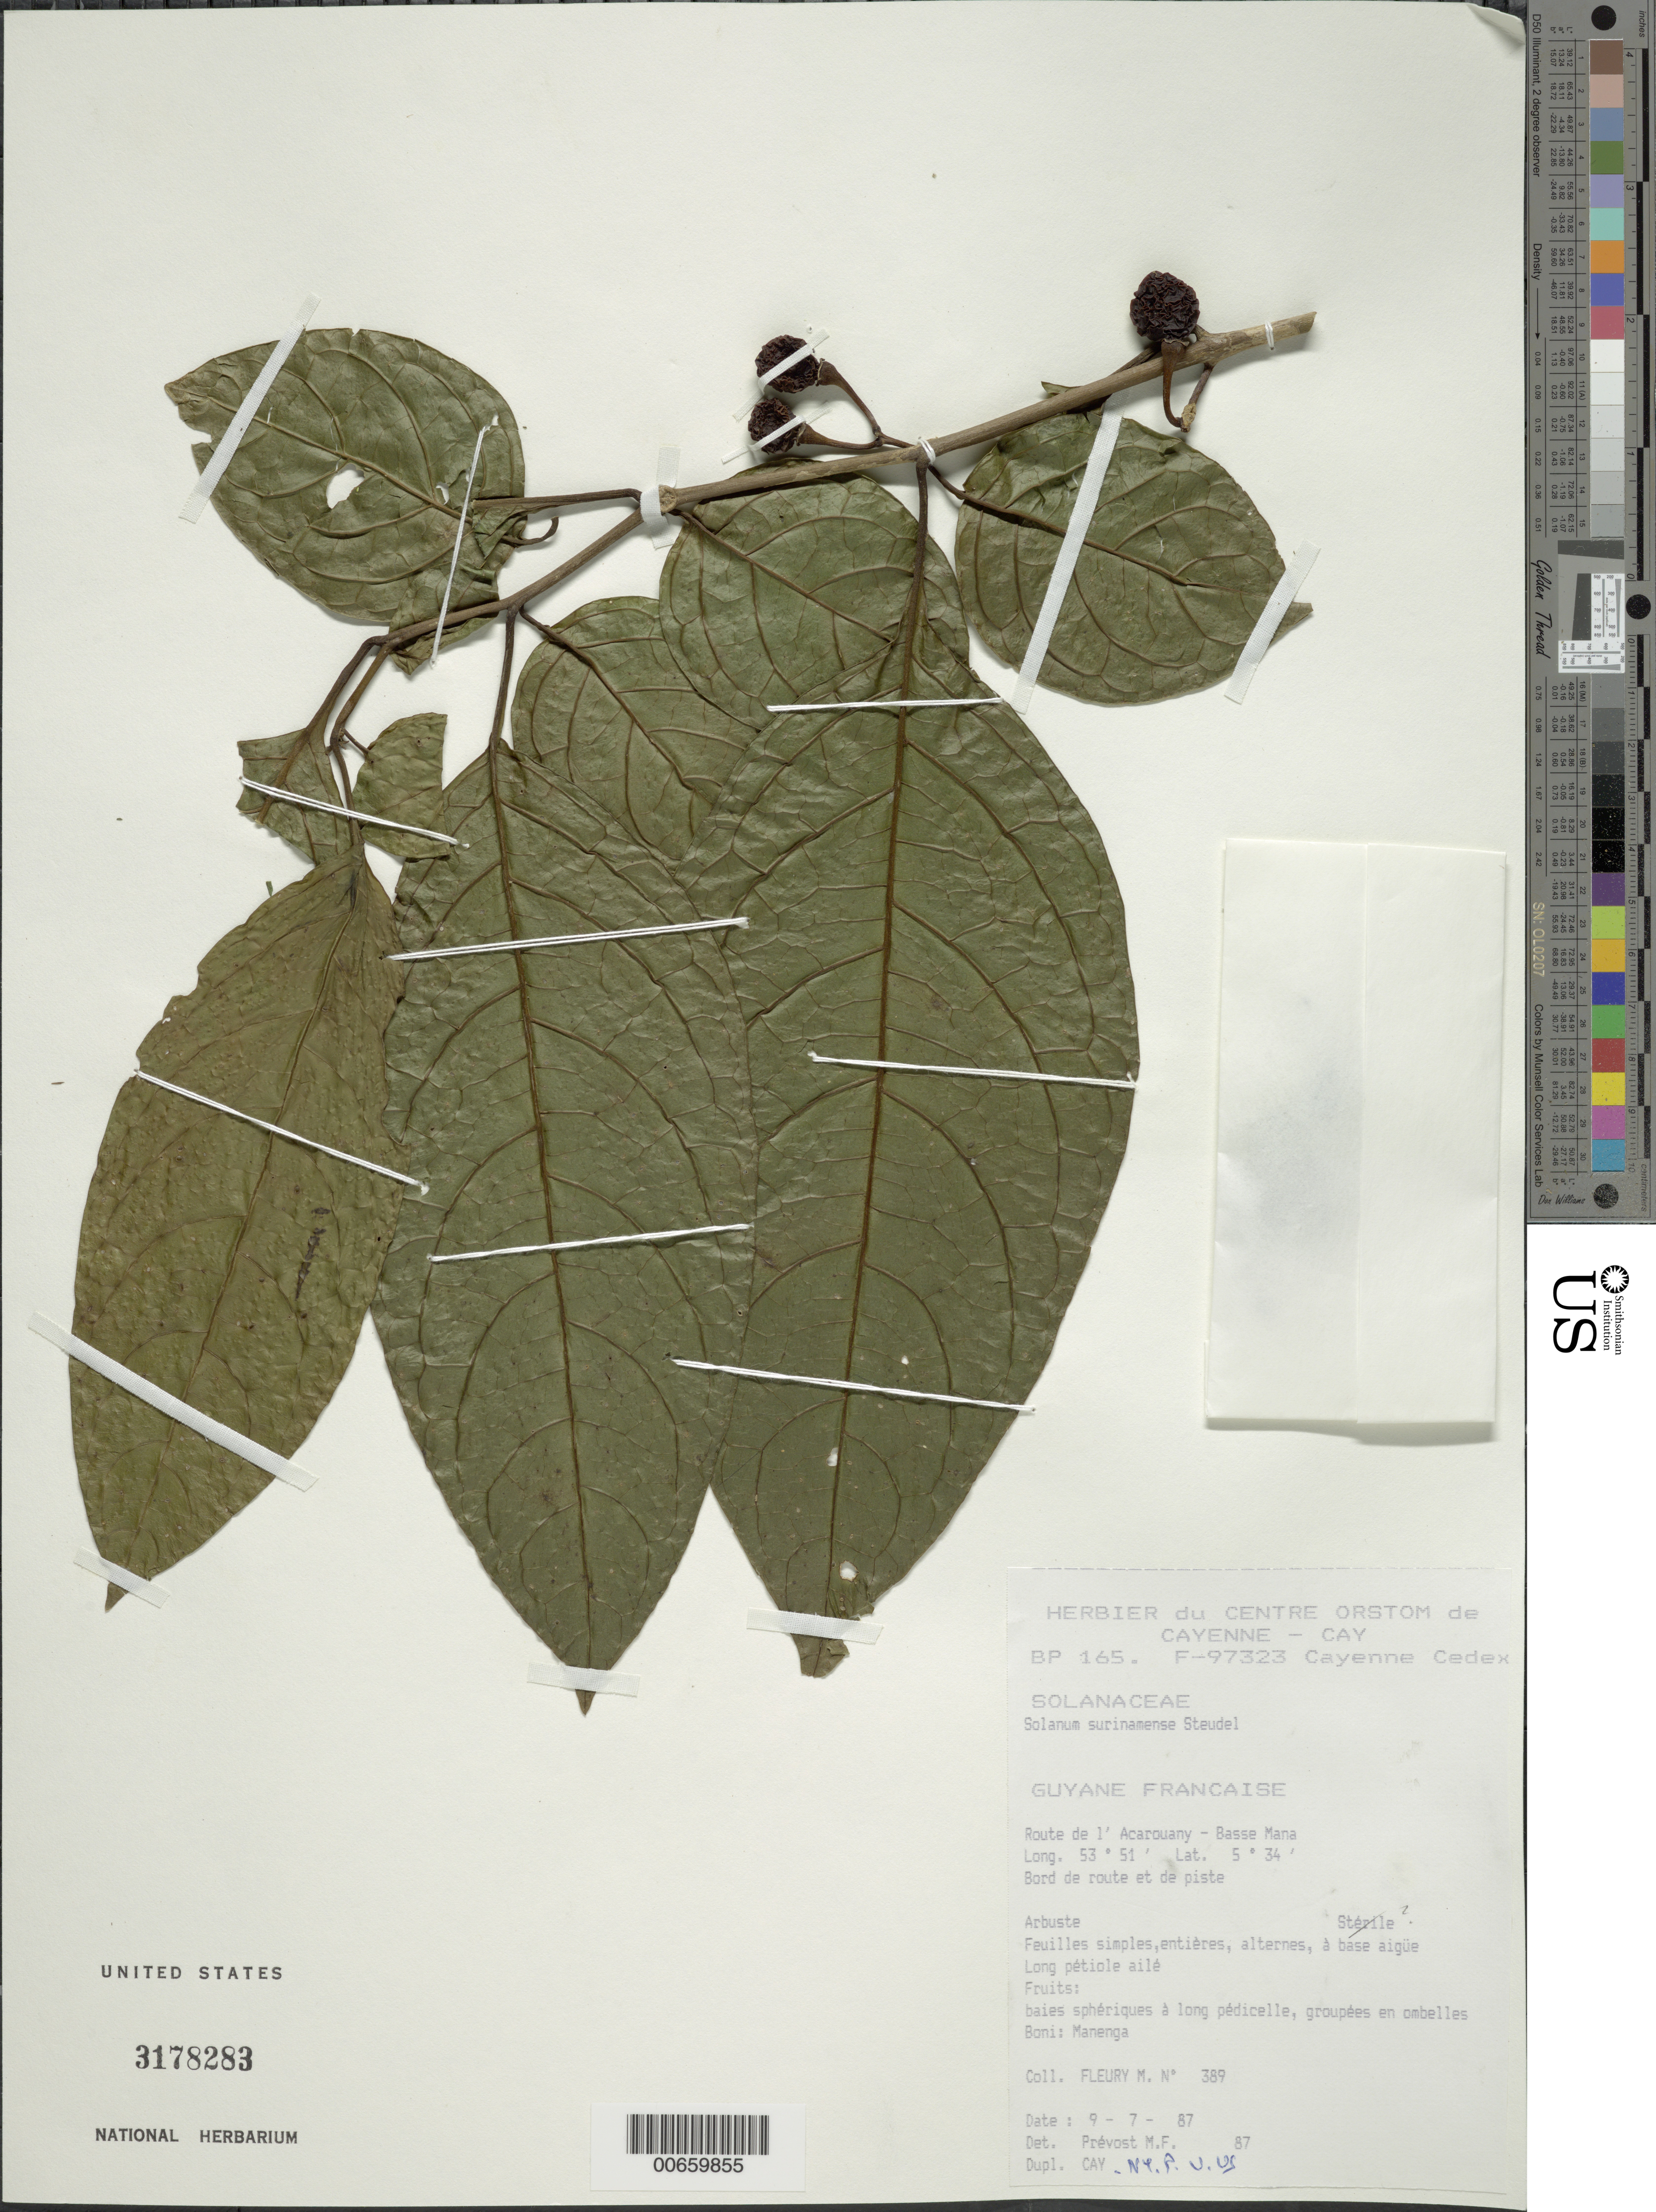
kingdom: Plantae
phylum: Tracheophyta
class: Magnoliopsida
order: Solanales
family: Solanaceae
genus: Solanum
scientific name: Solanum leucocarpon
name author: Dunal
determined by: Prévost, M.-F.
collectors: M. Fleury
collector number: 389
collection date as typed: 7 Jul 1987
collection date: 1987-07-07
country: French Guiana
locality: Route de l'Acarouany, Bassin de la Mana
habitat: Along road and path.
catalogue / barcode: US 3178283